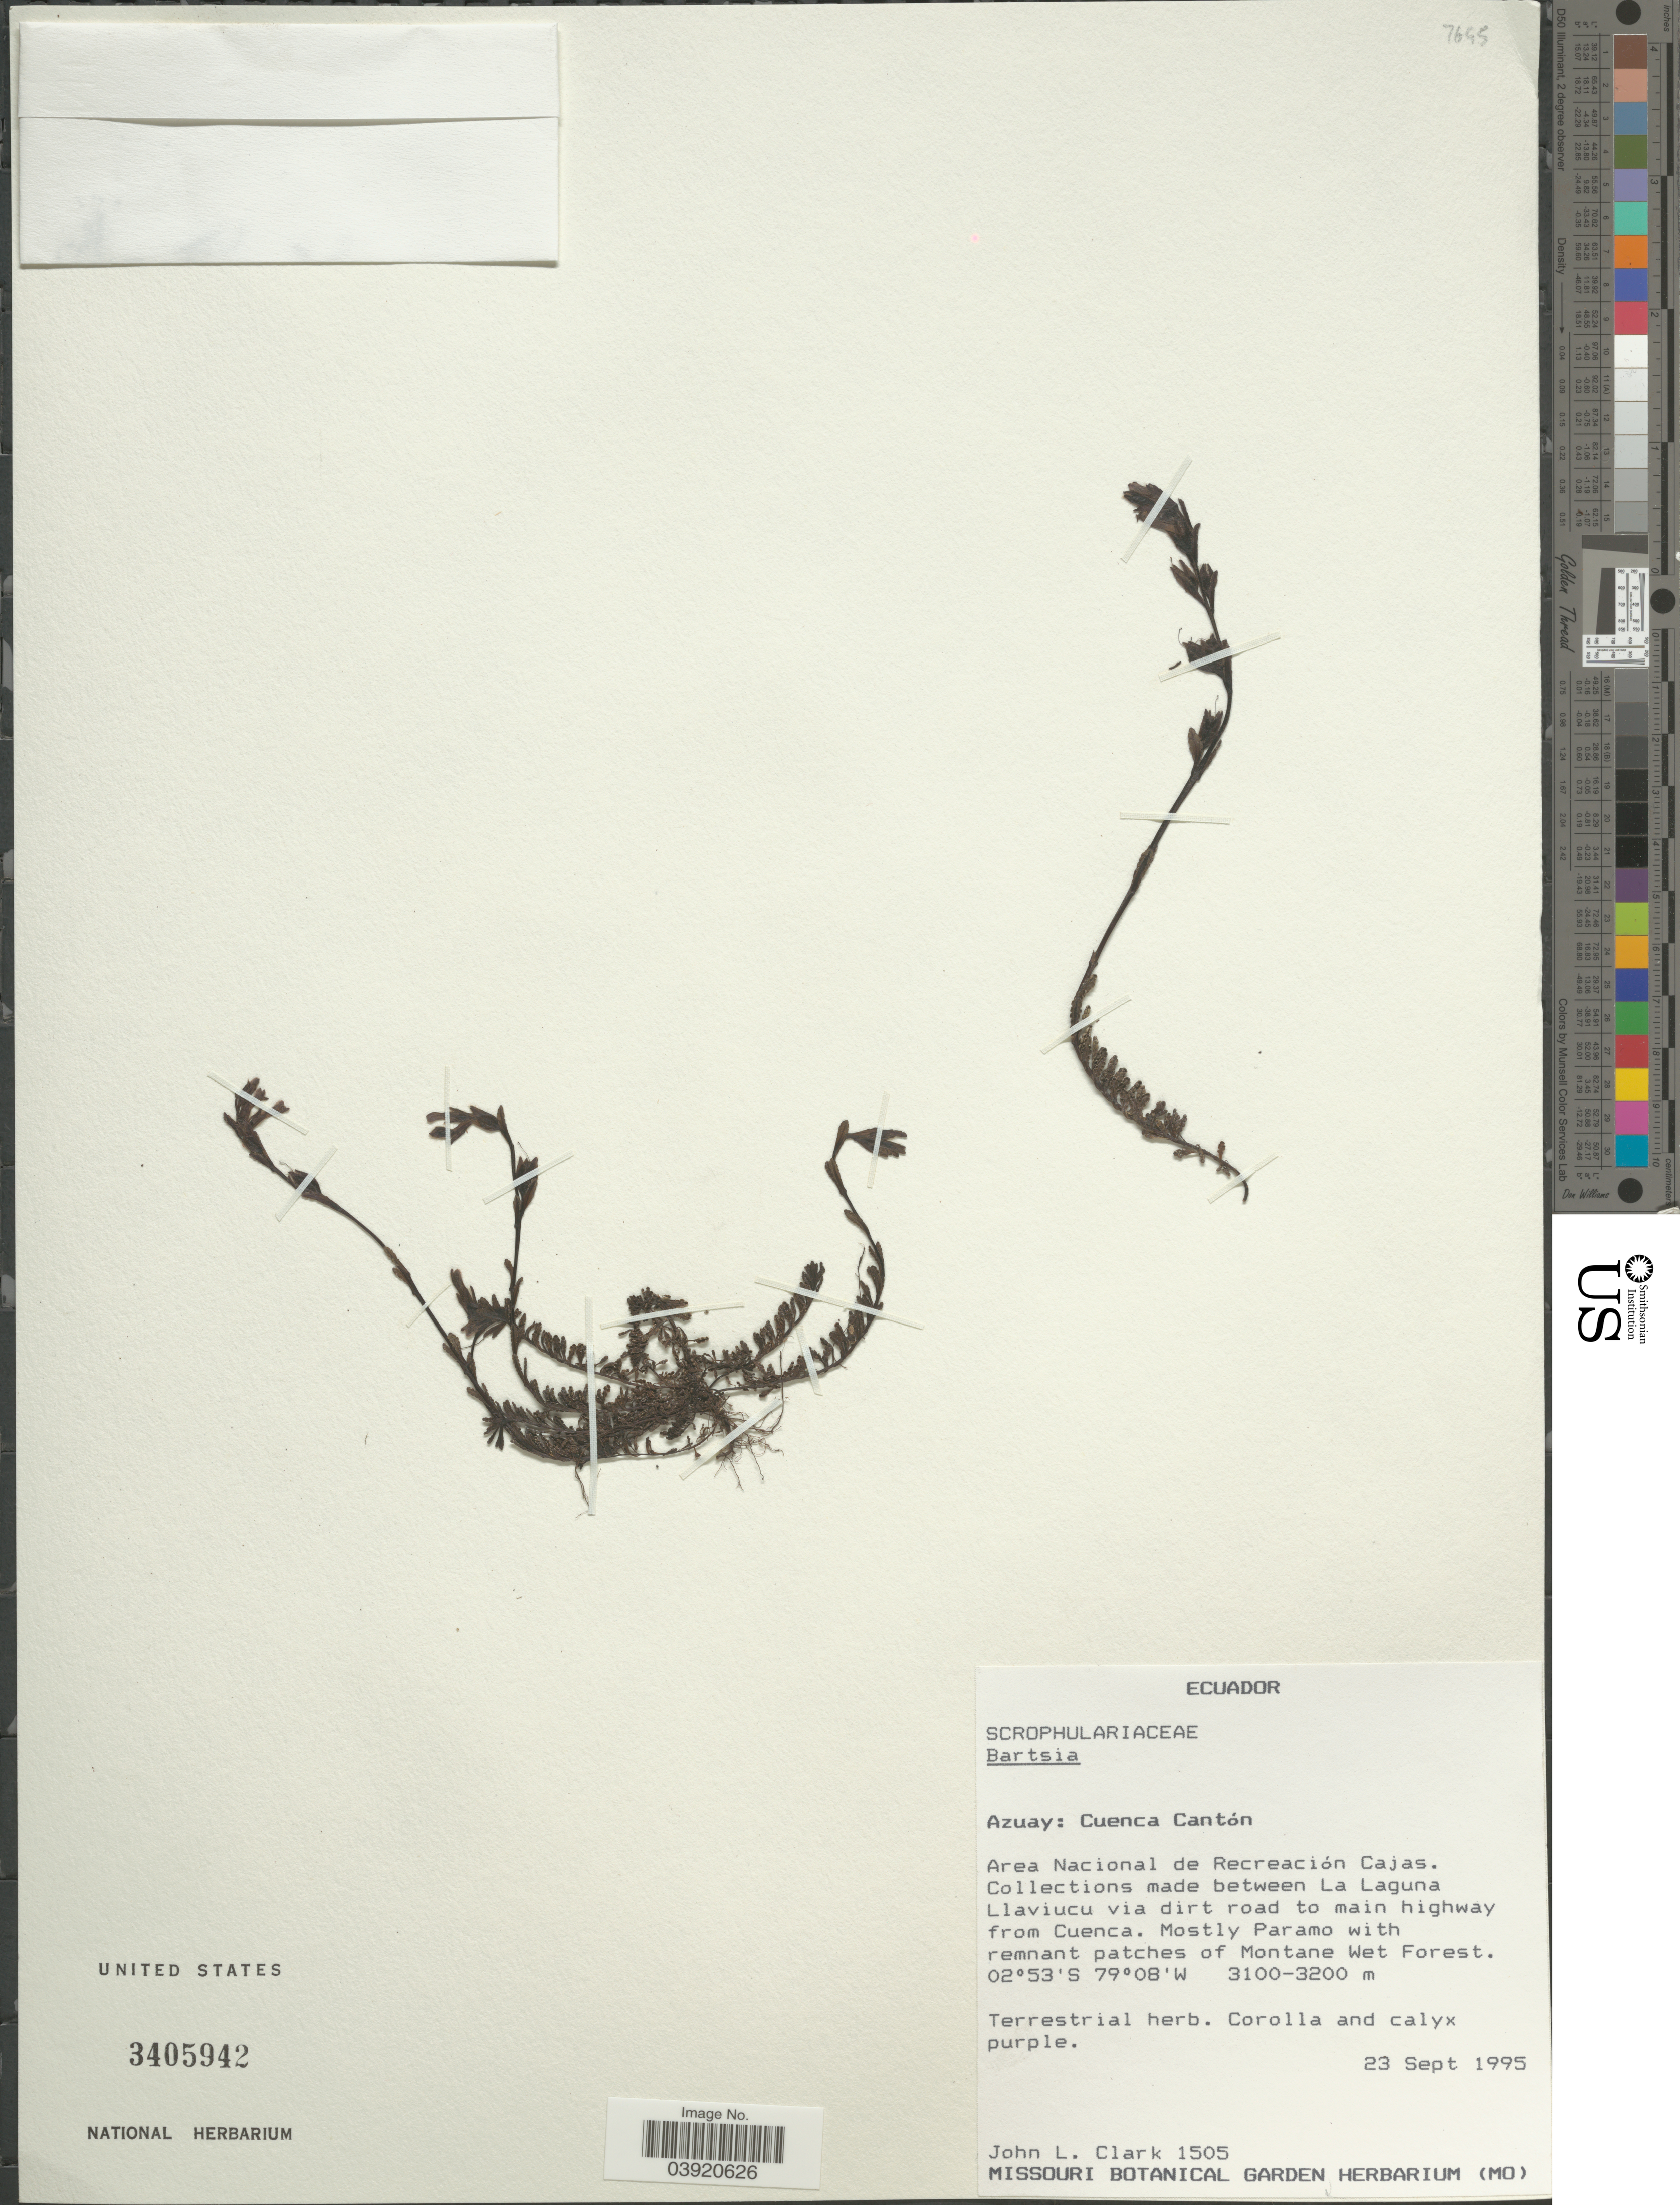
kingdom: Plantae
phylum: Tracheophyta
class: Magnoliopsida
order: Lamiales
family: Orobanchaceae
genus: Bartsia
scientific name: Bartsia sp.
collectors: J. L. Clark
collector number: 1505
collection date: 1995-09-23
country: Ecuador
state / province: Azuay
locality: Cuenca Cantón. Area Nacional de Recreación Cajas. Between La Laguna Llaviucu via dirt road to main highway from Cuenca.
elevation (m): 3100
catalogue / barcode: US 3405942